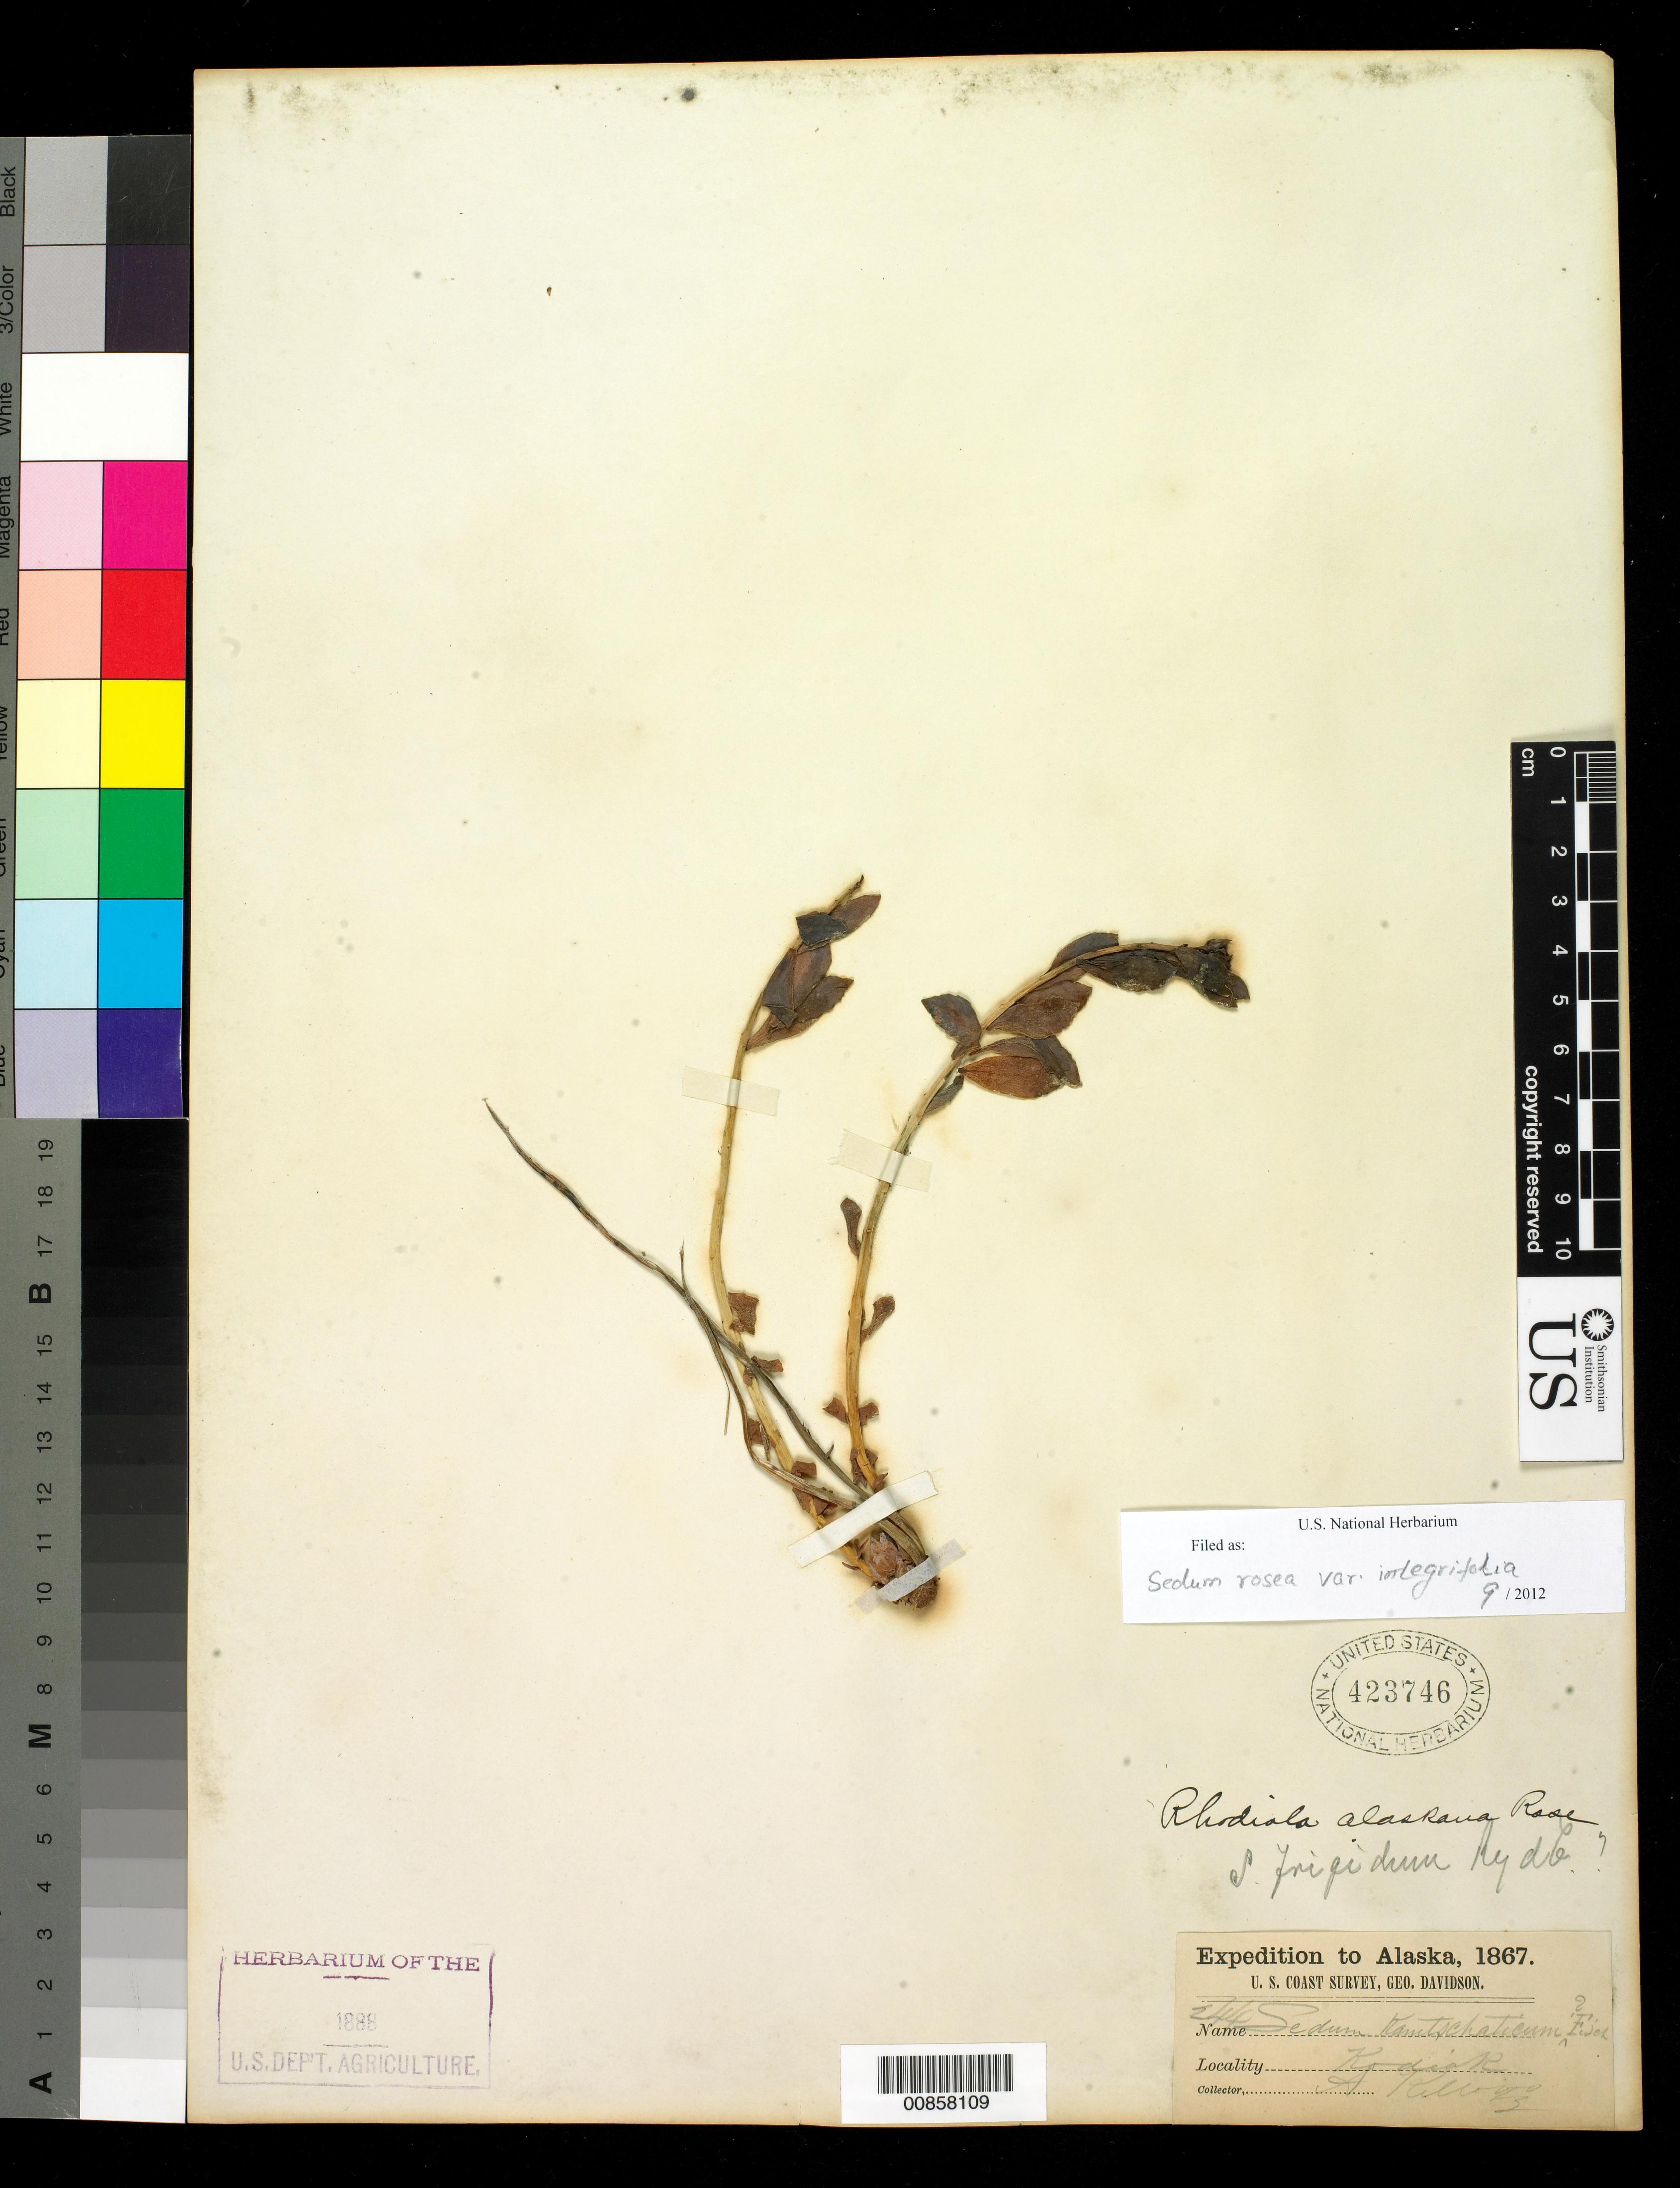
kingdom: Plantae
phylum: Tracheophyta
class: Magnoliopsida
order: Saxifragales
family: Crassulaceae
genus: Rhodiola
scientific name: Rhodiola integrifolia subsp. integrifolia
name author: Raf.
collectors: A. Kellog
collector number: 244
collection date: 1867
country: United States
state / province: Alaska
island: Kodiak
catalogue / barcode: US 423746